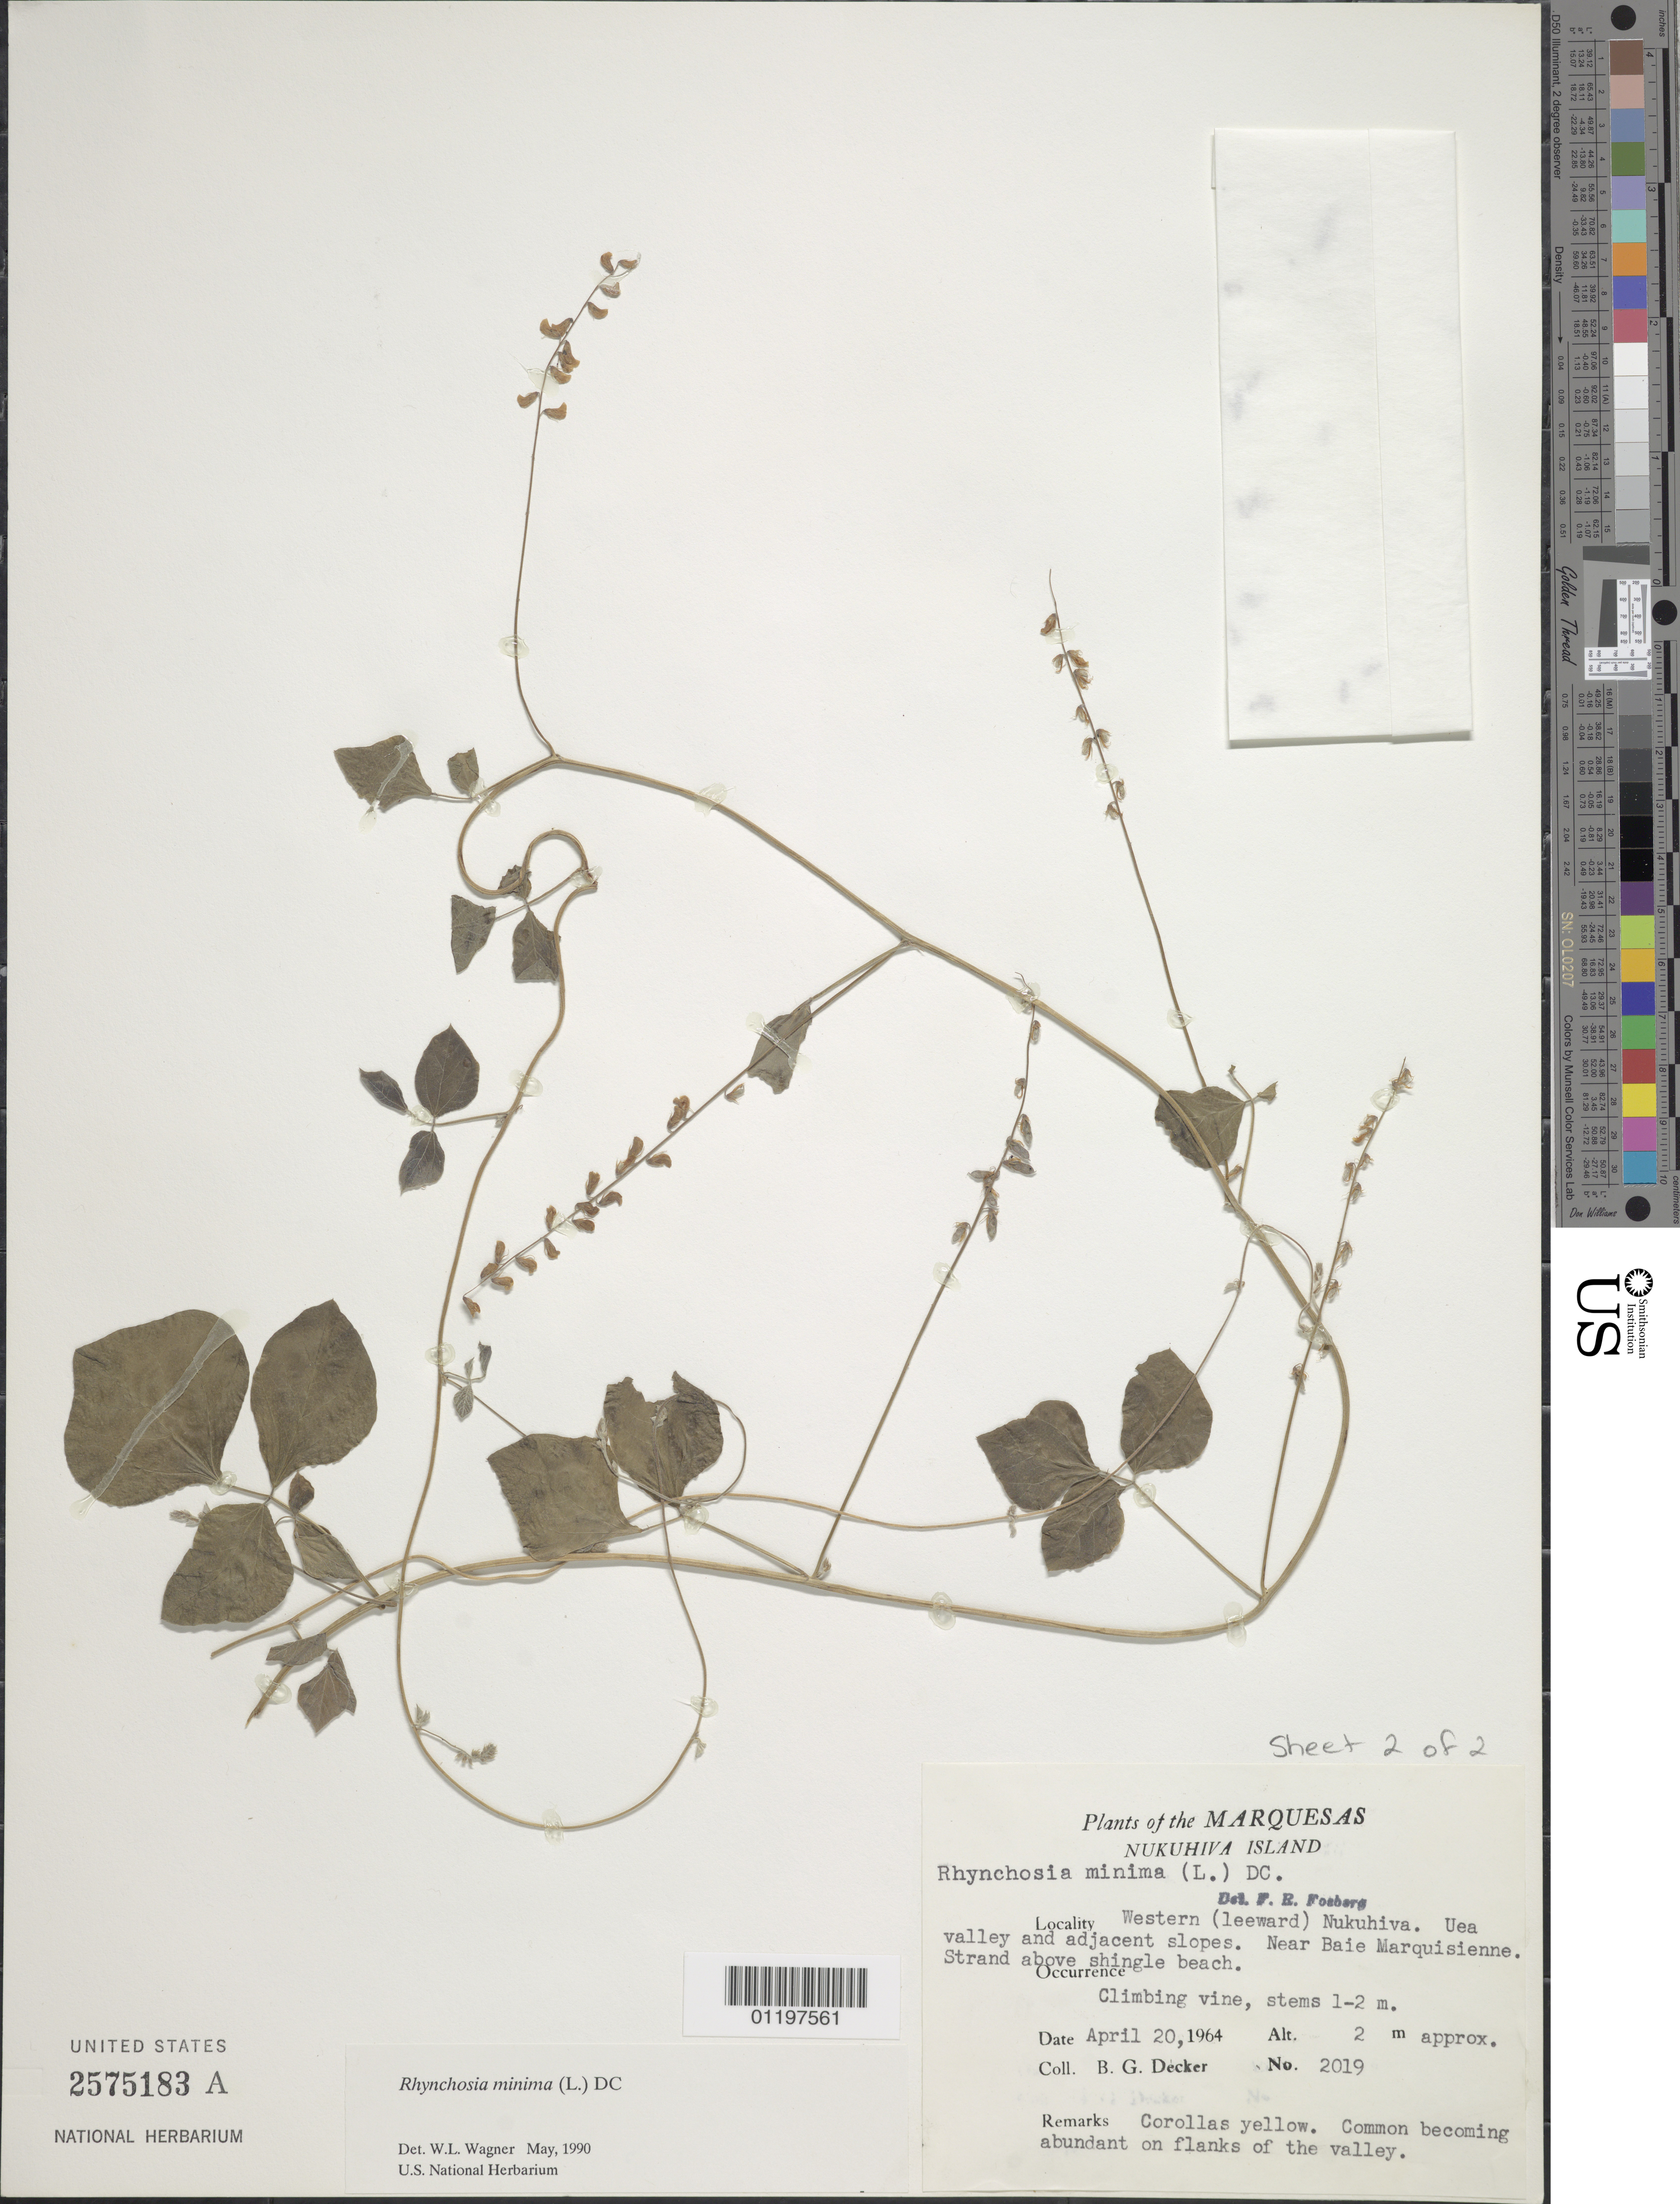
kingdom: Plantae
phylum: Tracheophyta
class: Magnoliopsida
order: Fabales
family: Fabaceae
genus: Rhynchosia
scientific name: Rhynchosia minima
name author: (L.) DC.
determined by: Wagner, W. L., (BOT), Smithsonian Institution - National Museum of Natural History (UNITED STATES)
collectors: B. G. Decker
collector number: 2019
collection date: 1964-04-20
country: French Polynesia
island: Nuku Hiva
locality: Uea Valley and adjacent slopes, near Baie Marquisienne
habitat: Strand above shingle beach. Common on strand becoming abundant on flanks of the valley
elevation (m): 2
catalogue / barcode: US 2575183A